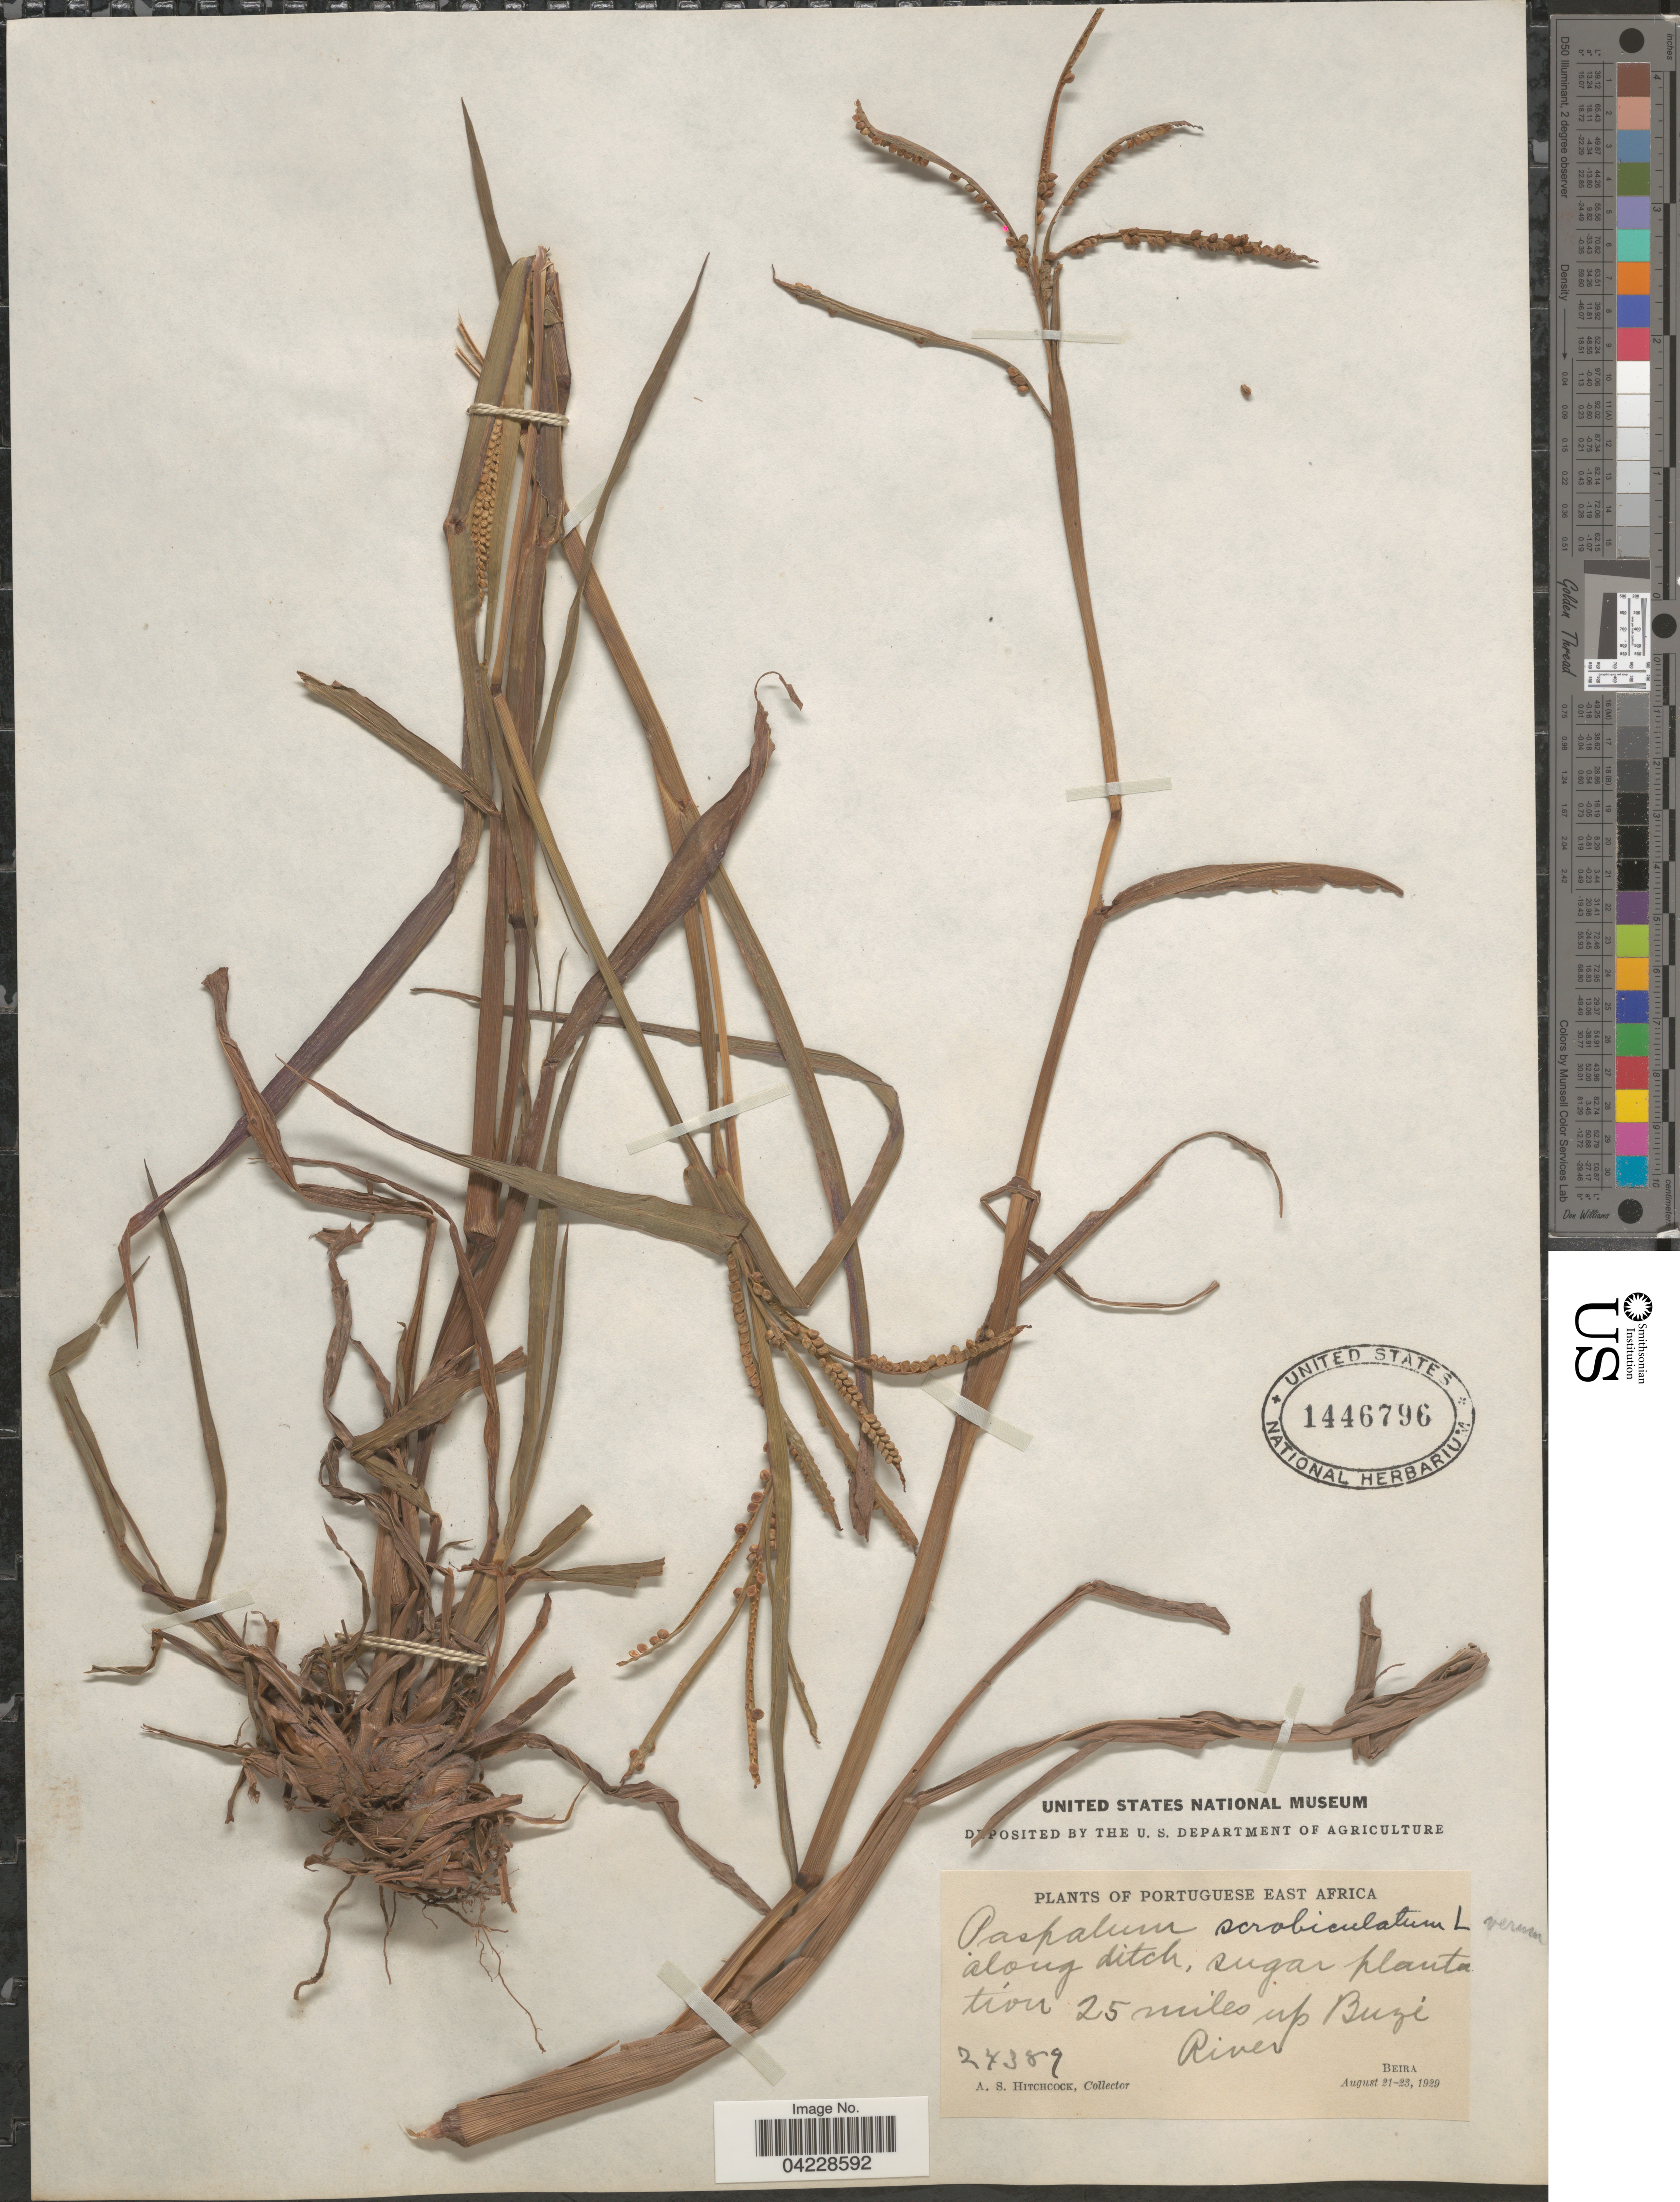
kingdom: Plantae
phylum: Tracheophyta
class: Liliopsida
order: Poales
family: Poaceae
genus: Paspalum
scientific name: Paspalum scrobiculatum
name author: L.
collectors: A. S. Hitchcock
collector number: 24389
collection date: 1929-08-21/1929-08-23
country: Mozambique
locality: Portuguese East Africa. Along ditch, sugar plantation 25 miles up Buzi River. Beira.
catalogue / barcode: US 1446796